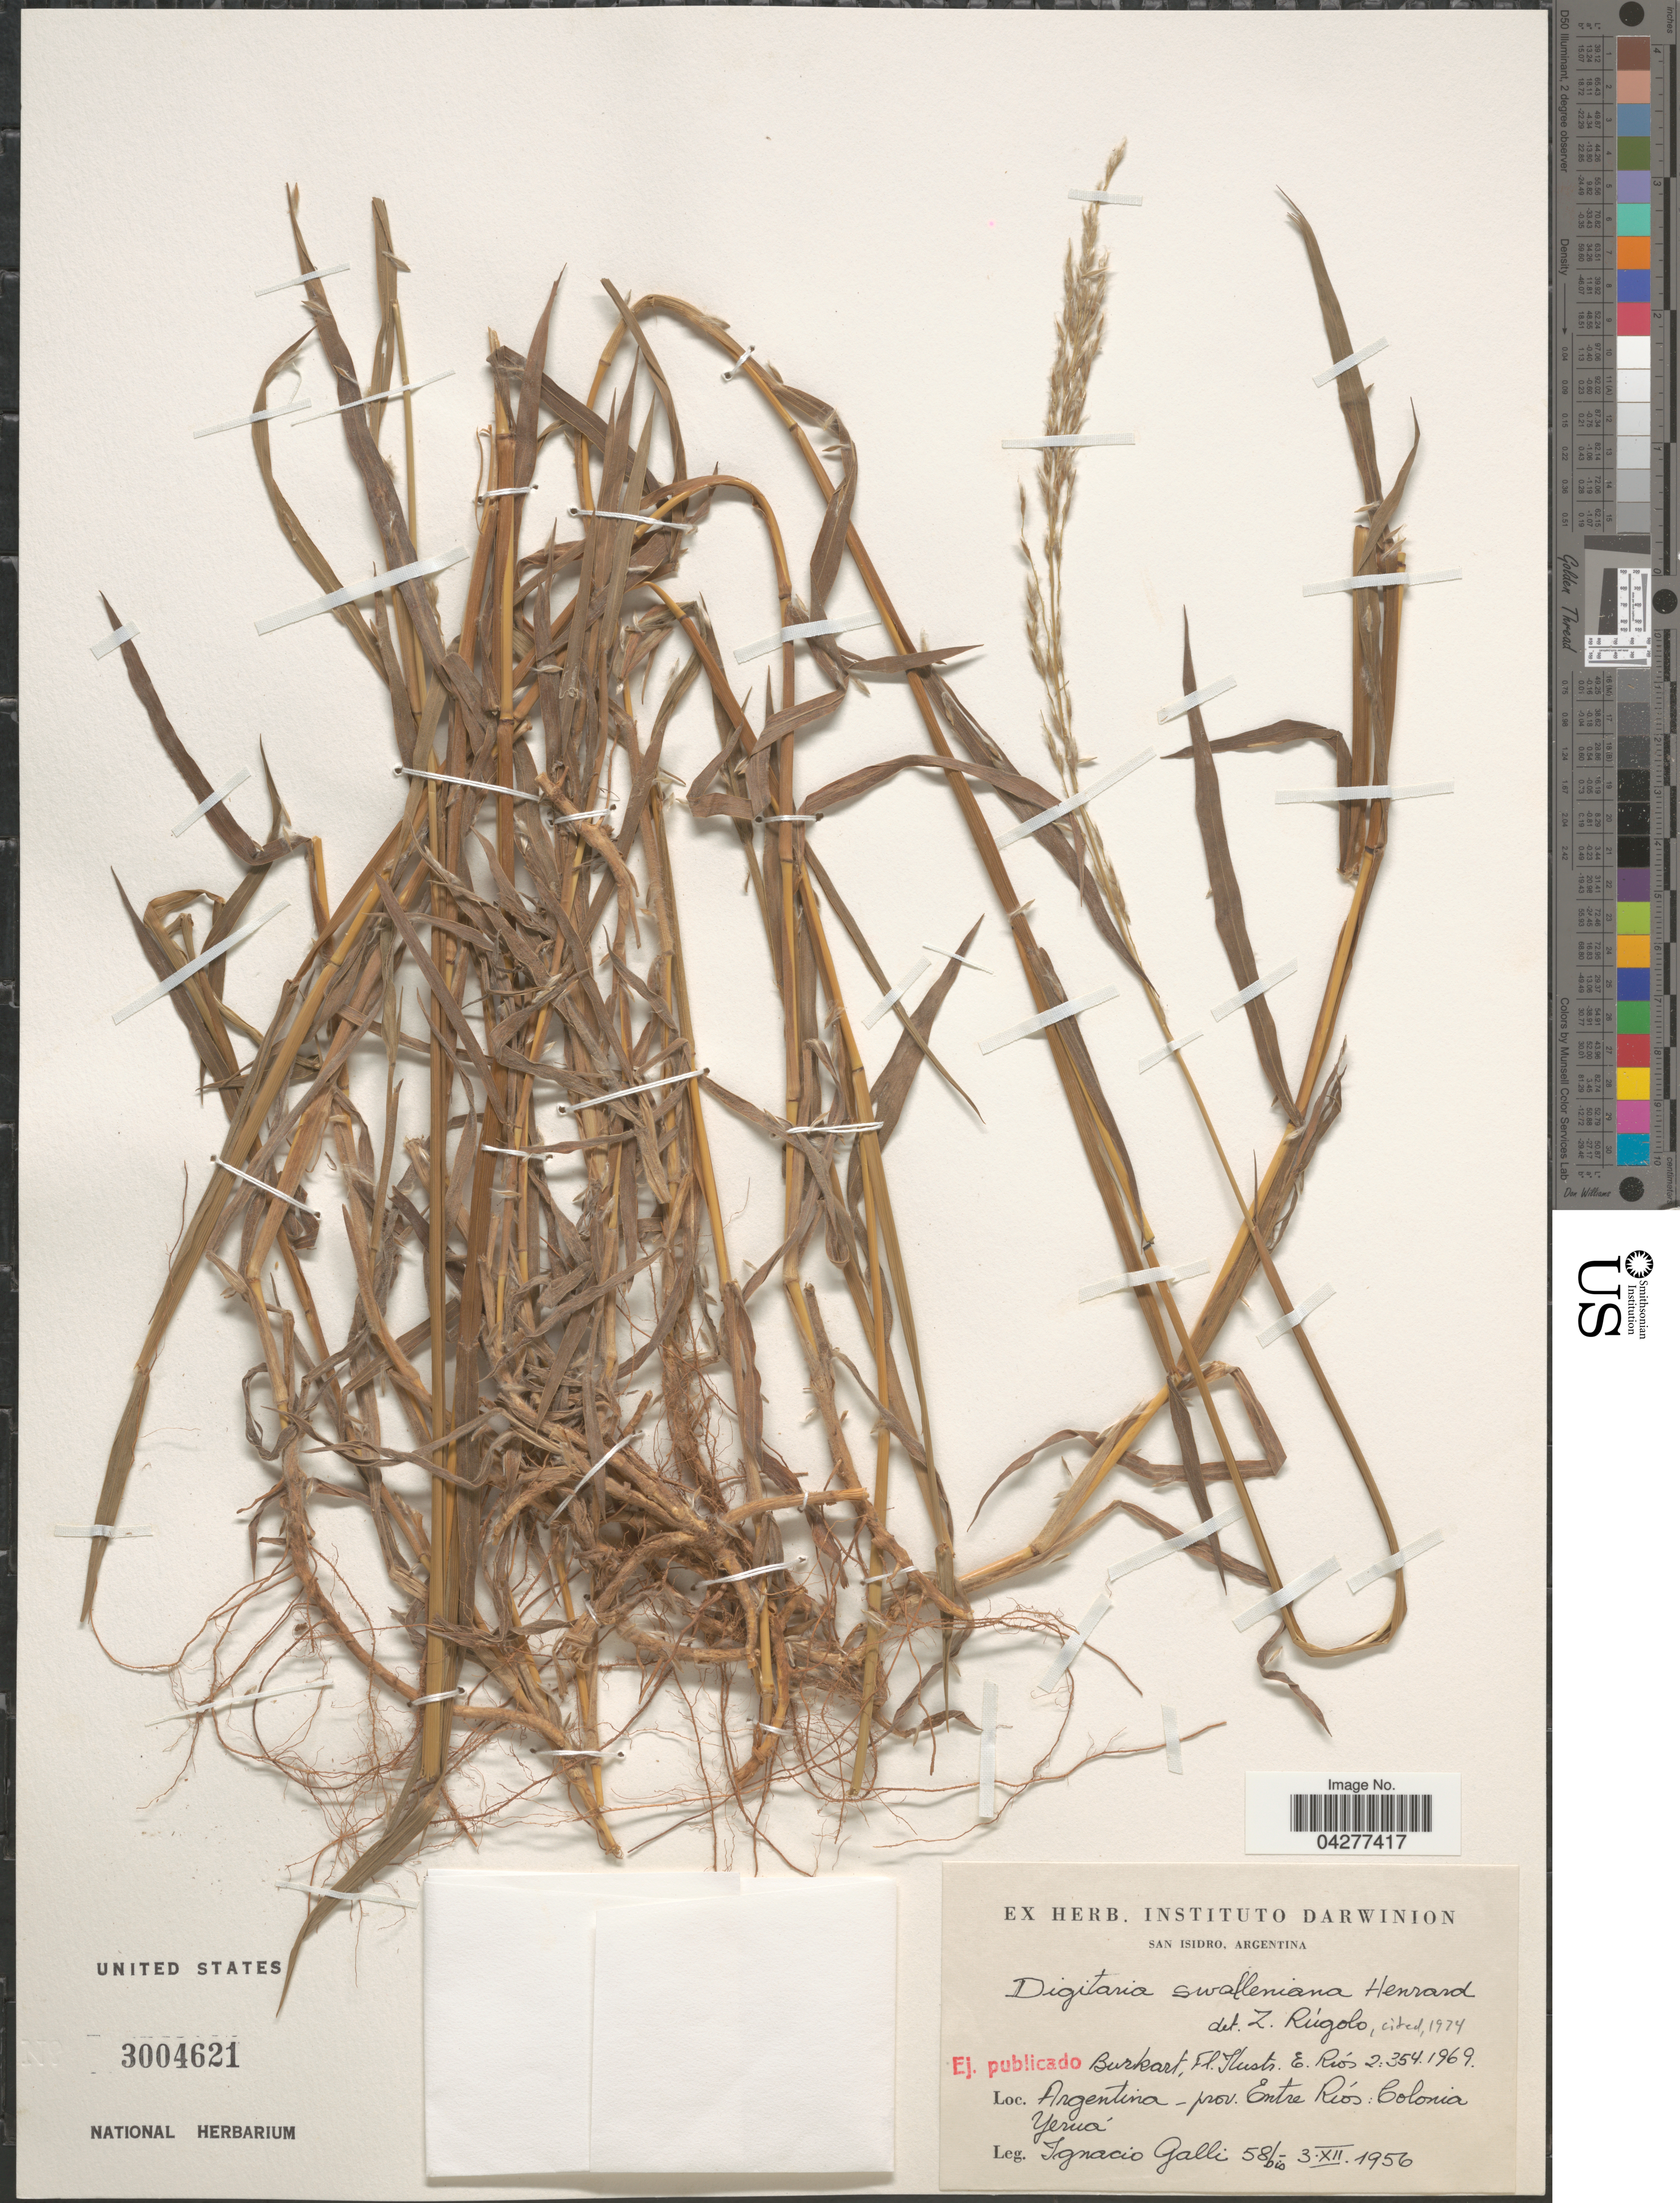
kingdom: Plantae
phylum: Tracheophyta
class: Liliopsida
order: Poales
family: Poaceae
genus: Digitaria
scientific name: Digitaria swalleniana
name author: Henr.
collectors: I. Galli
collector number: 58bis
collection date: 1956-12-03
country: Argentina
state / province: Entre Rios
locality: Colonia Yeruá.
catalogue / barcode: US 3004621